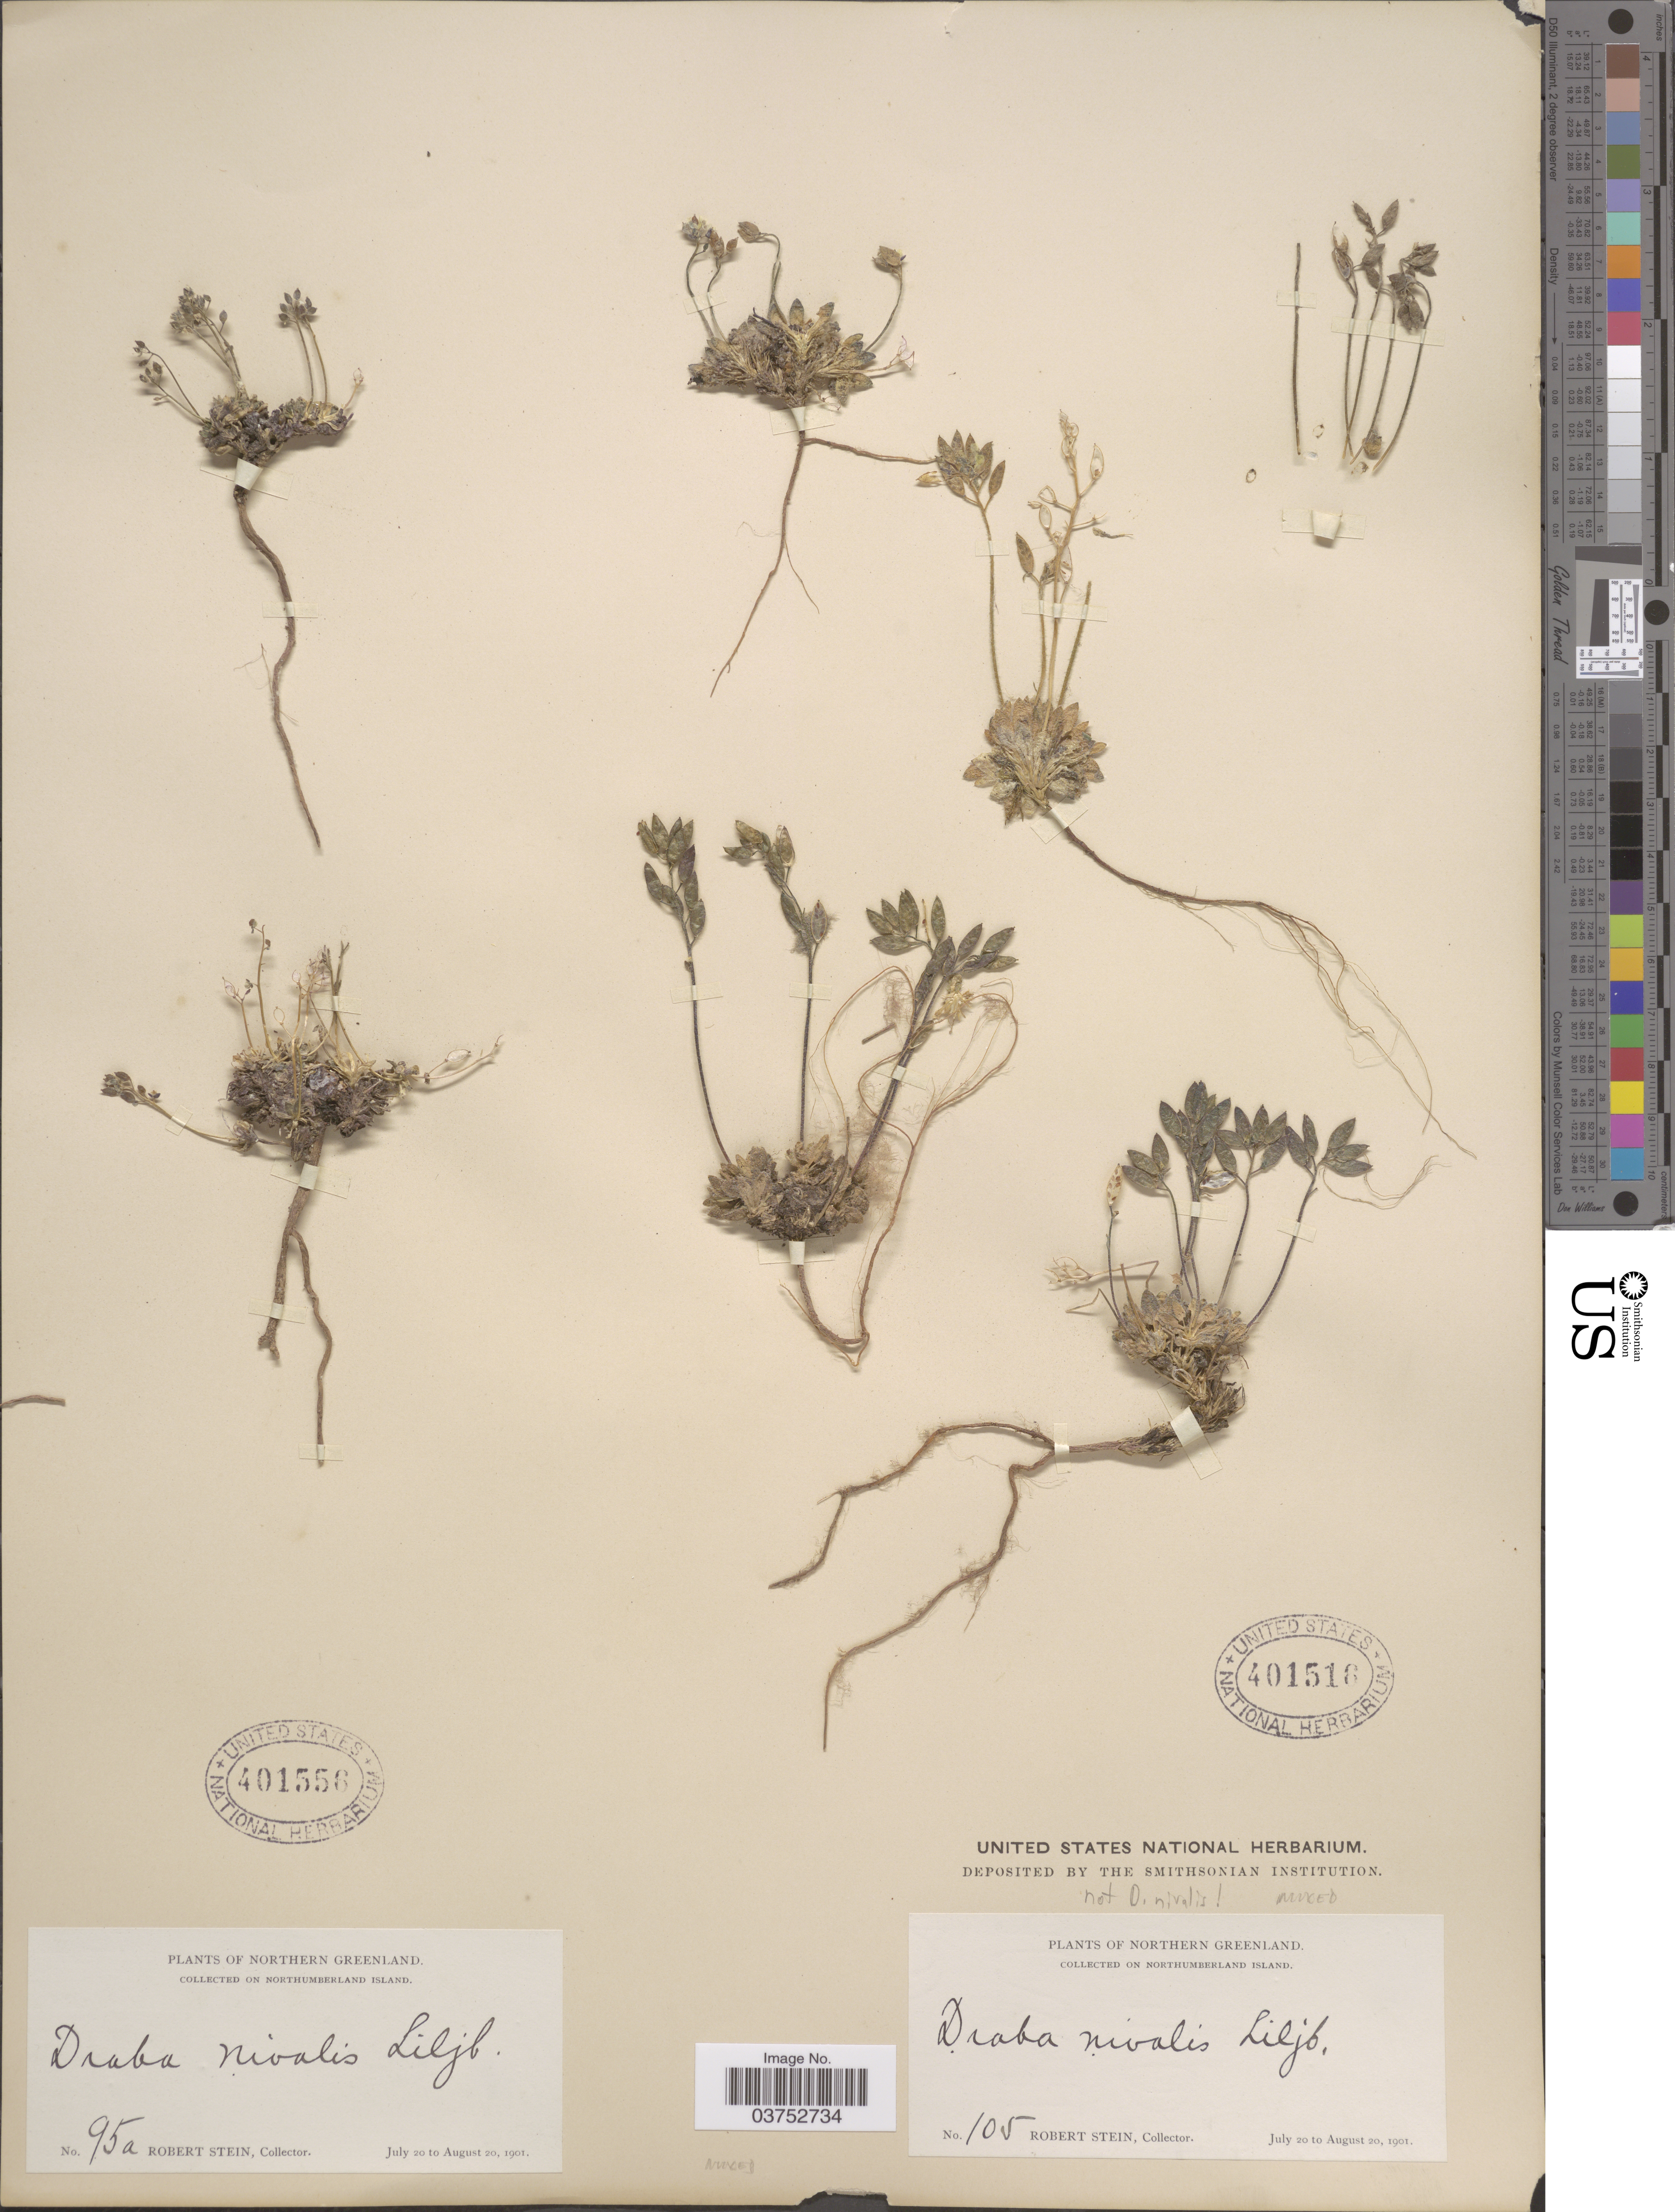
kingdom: Plantae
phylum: Tracheophyta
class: Magnoliopsida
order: Brassicales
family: Brassicaceae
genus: Draba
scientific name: Draba sp.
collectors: R. Stein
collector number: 105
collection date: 1901-07-20/1901-08-20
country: Greenland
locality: Northern Greenland. On Northumberland Island.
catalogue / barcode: US 401516-2